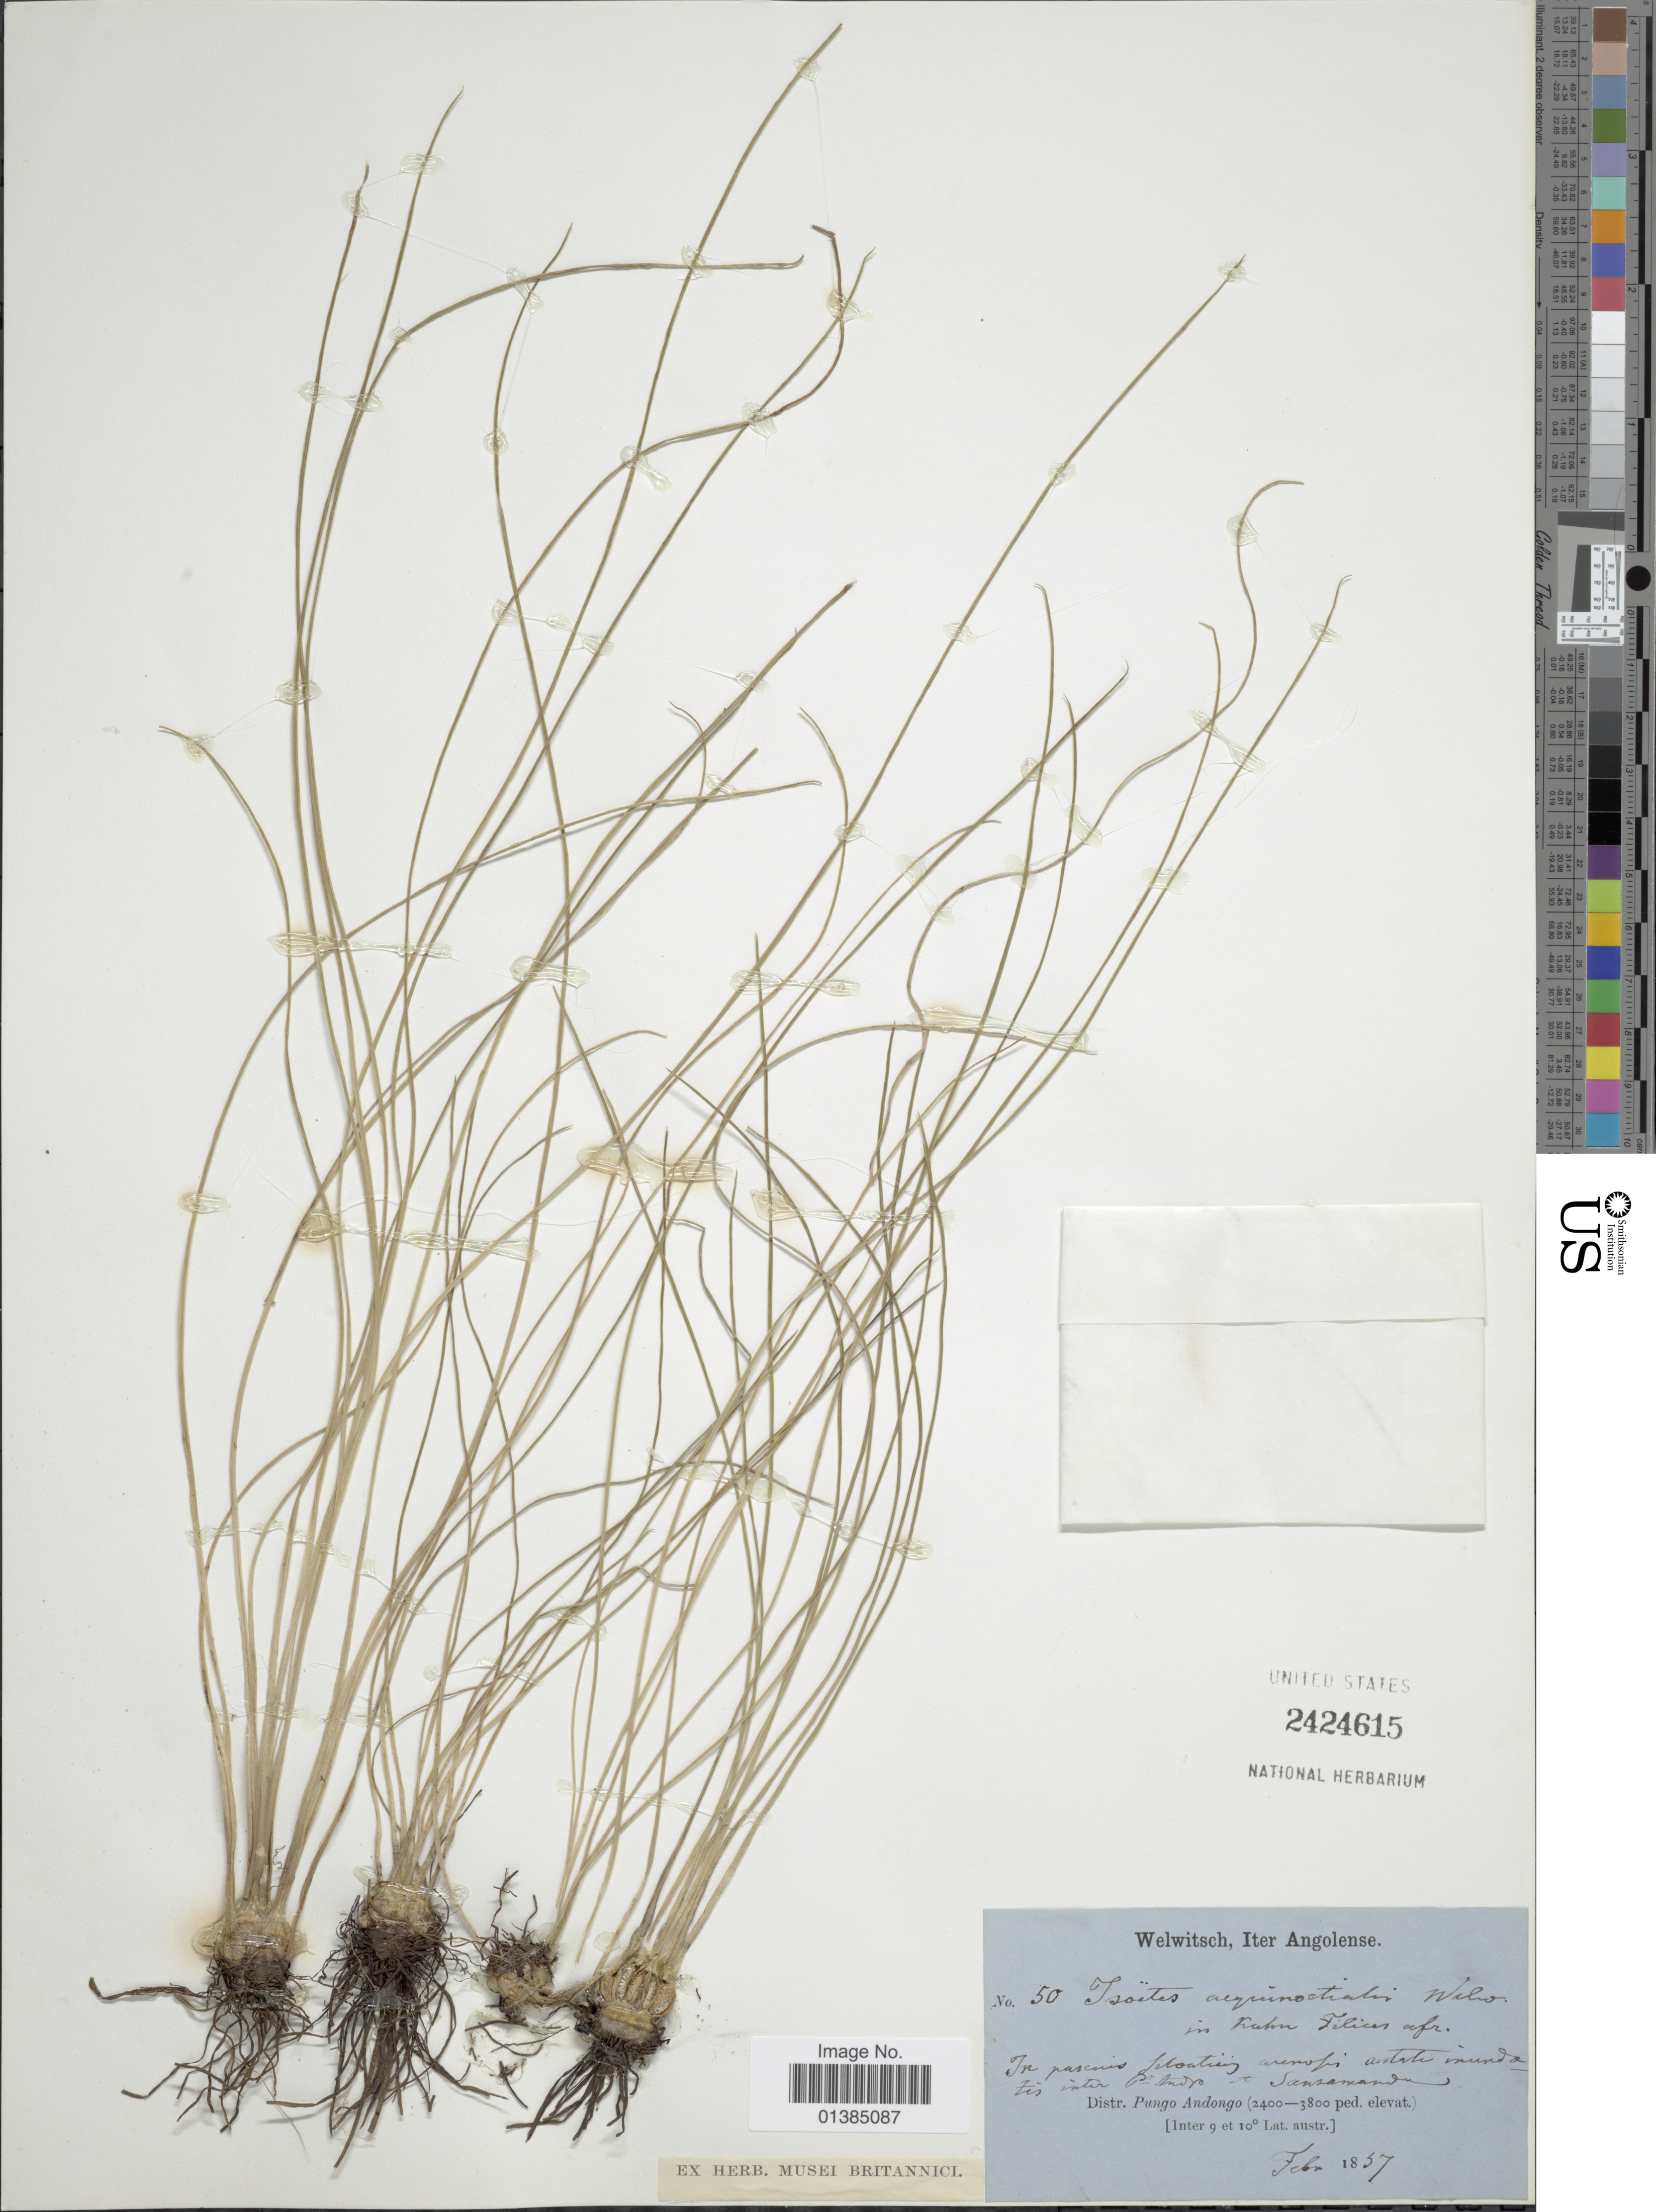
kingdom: Plantae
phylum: Tracheophyta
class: Lycopodiopsida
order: Isoetales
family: Isoetaceae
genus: Isoetes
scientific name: Isoetes adspersa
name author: A. Braun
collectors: -. Welwitsch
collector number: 50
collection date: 1857-02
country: Angola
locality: Weltwisch, Iter Angolense. Distr. Pungo Andongo.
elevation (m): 732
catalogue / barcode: US 2424615